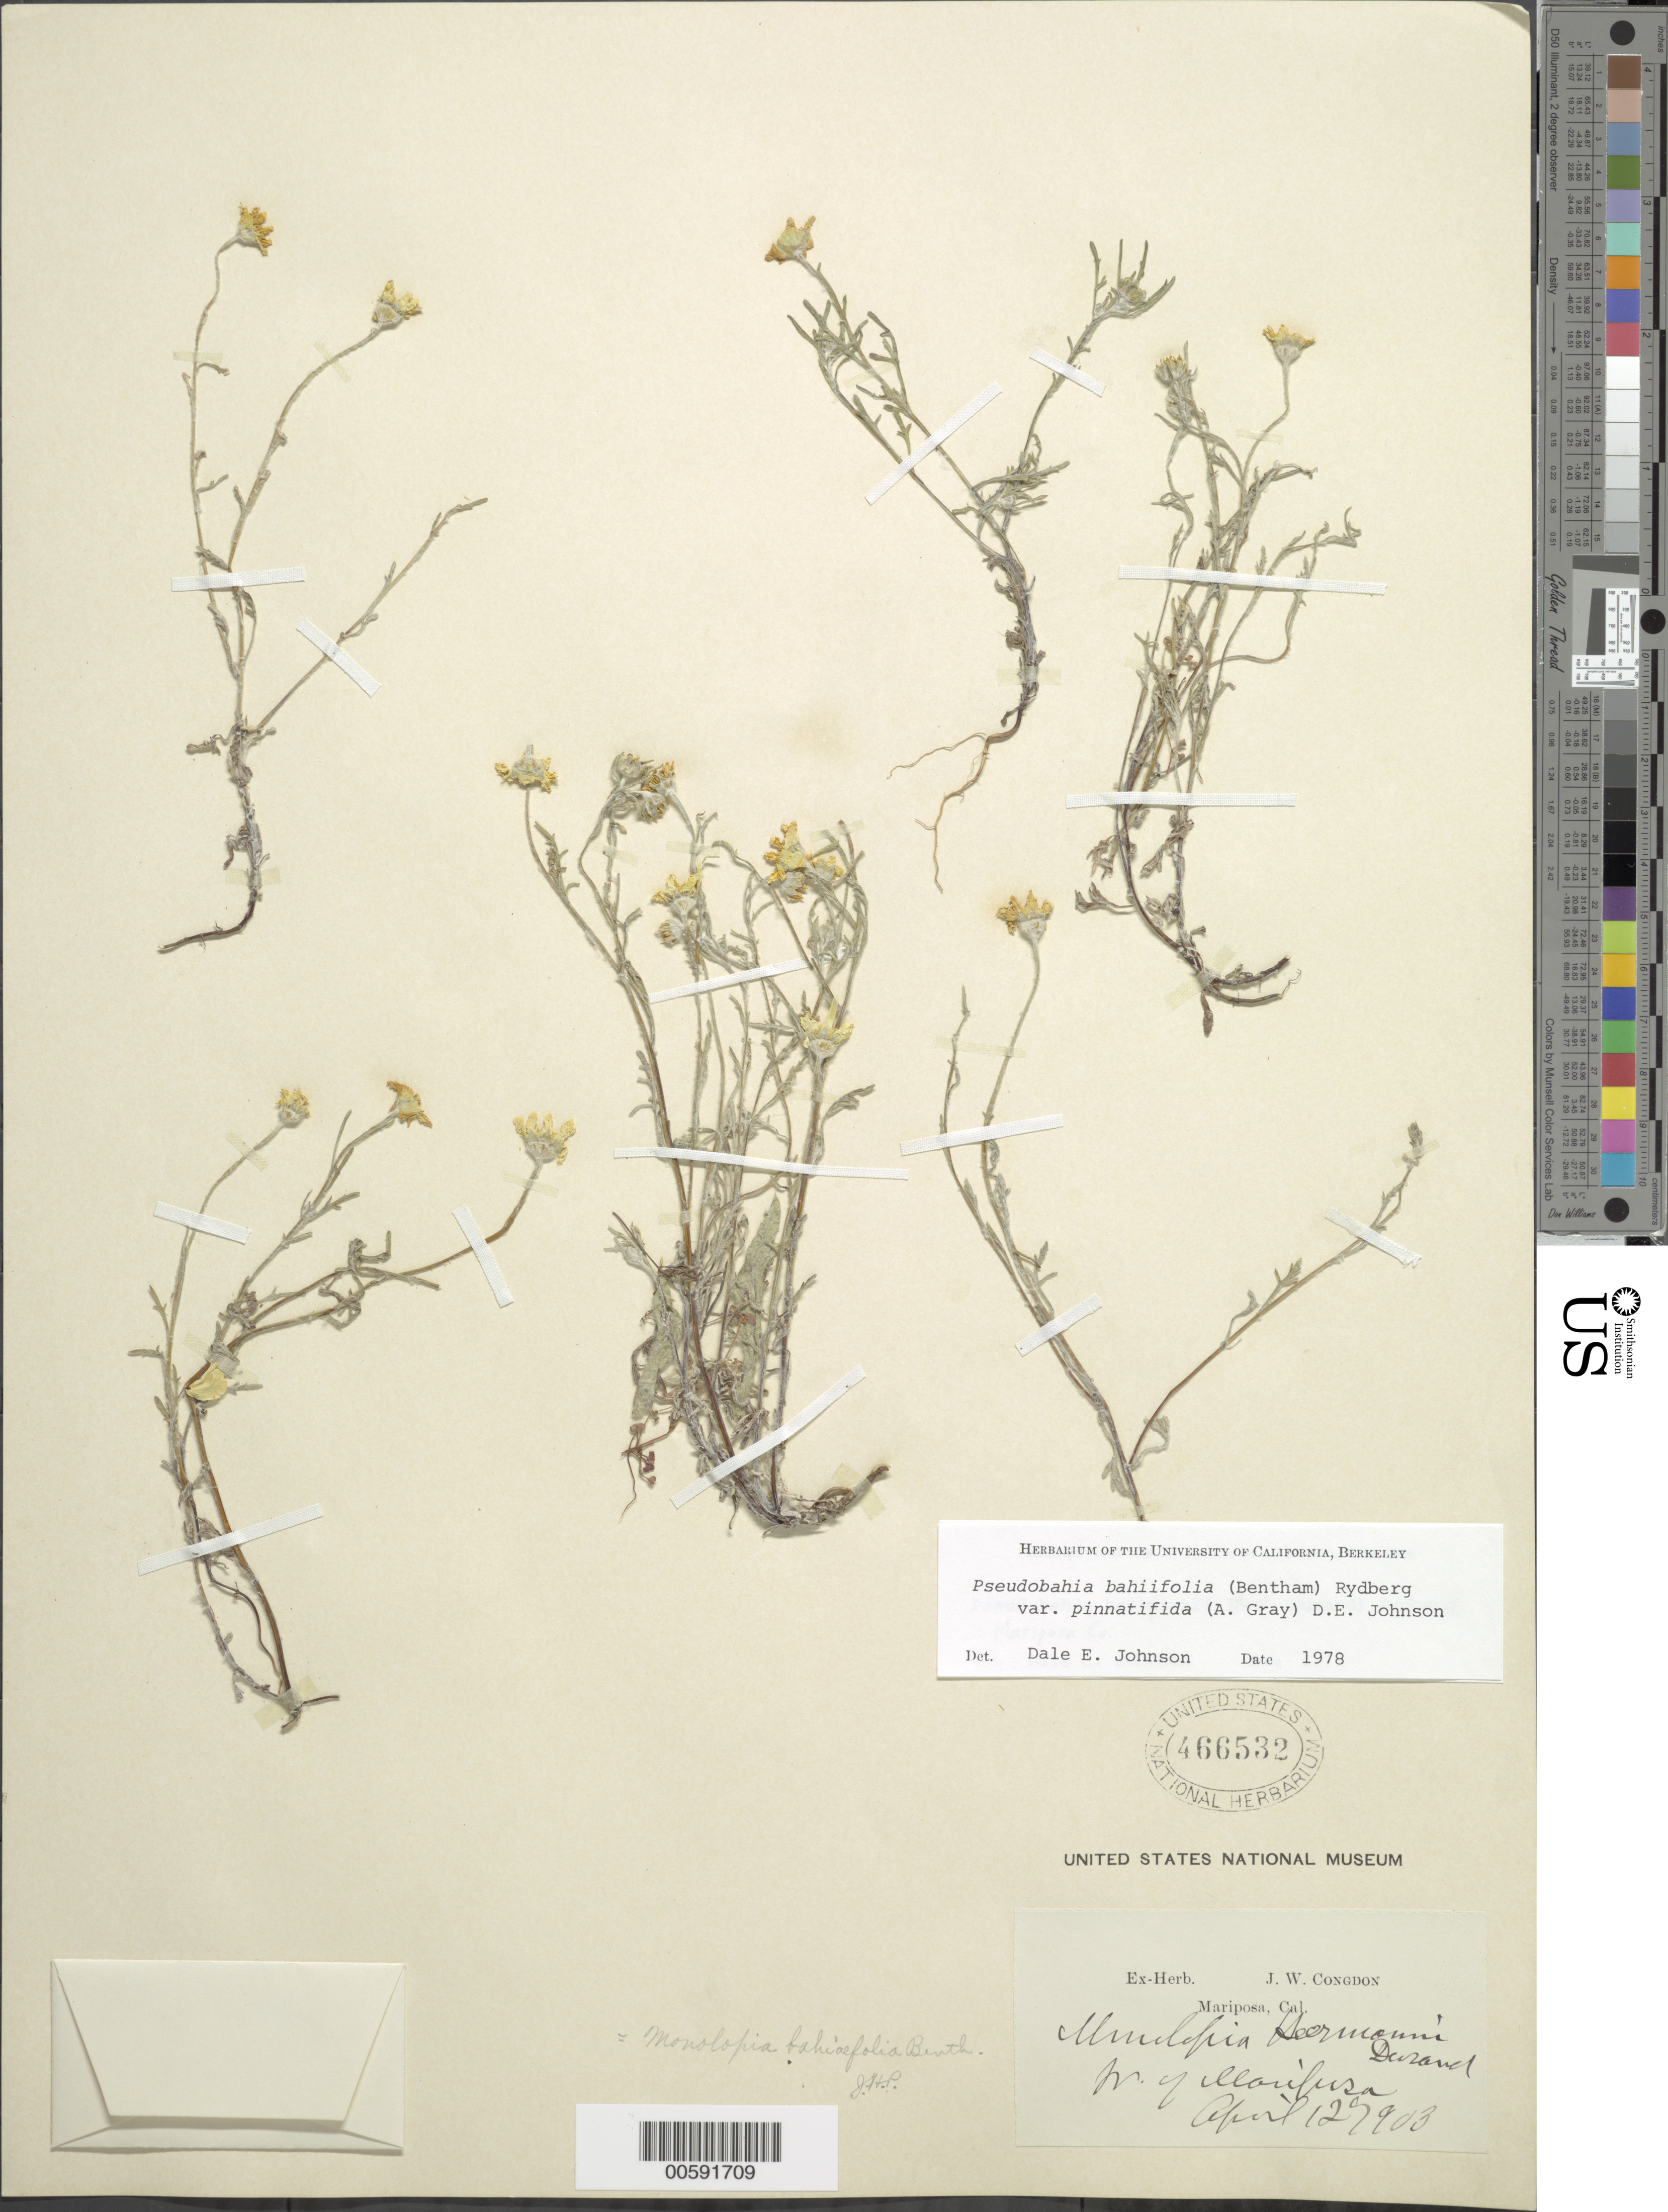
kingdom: Plantae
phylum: Tracheophyta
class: Magnoliopsida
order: Asterales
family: Asteraceae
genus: Pseudobahia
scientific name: Pseudobahia bahiifolia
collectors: J. W. Congdon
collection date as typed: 12 Apr 1903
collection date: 1903-04-12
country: United States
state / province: California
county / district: Mariposa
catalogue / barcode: US 466532